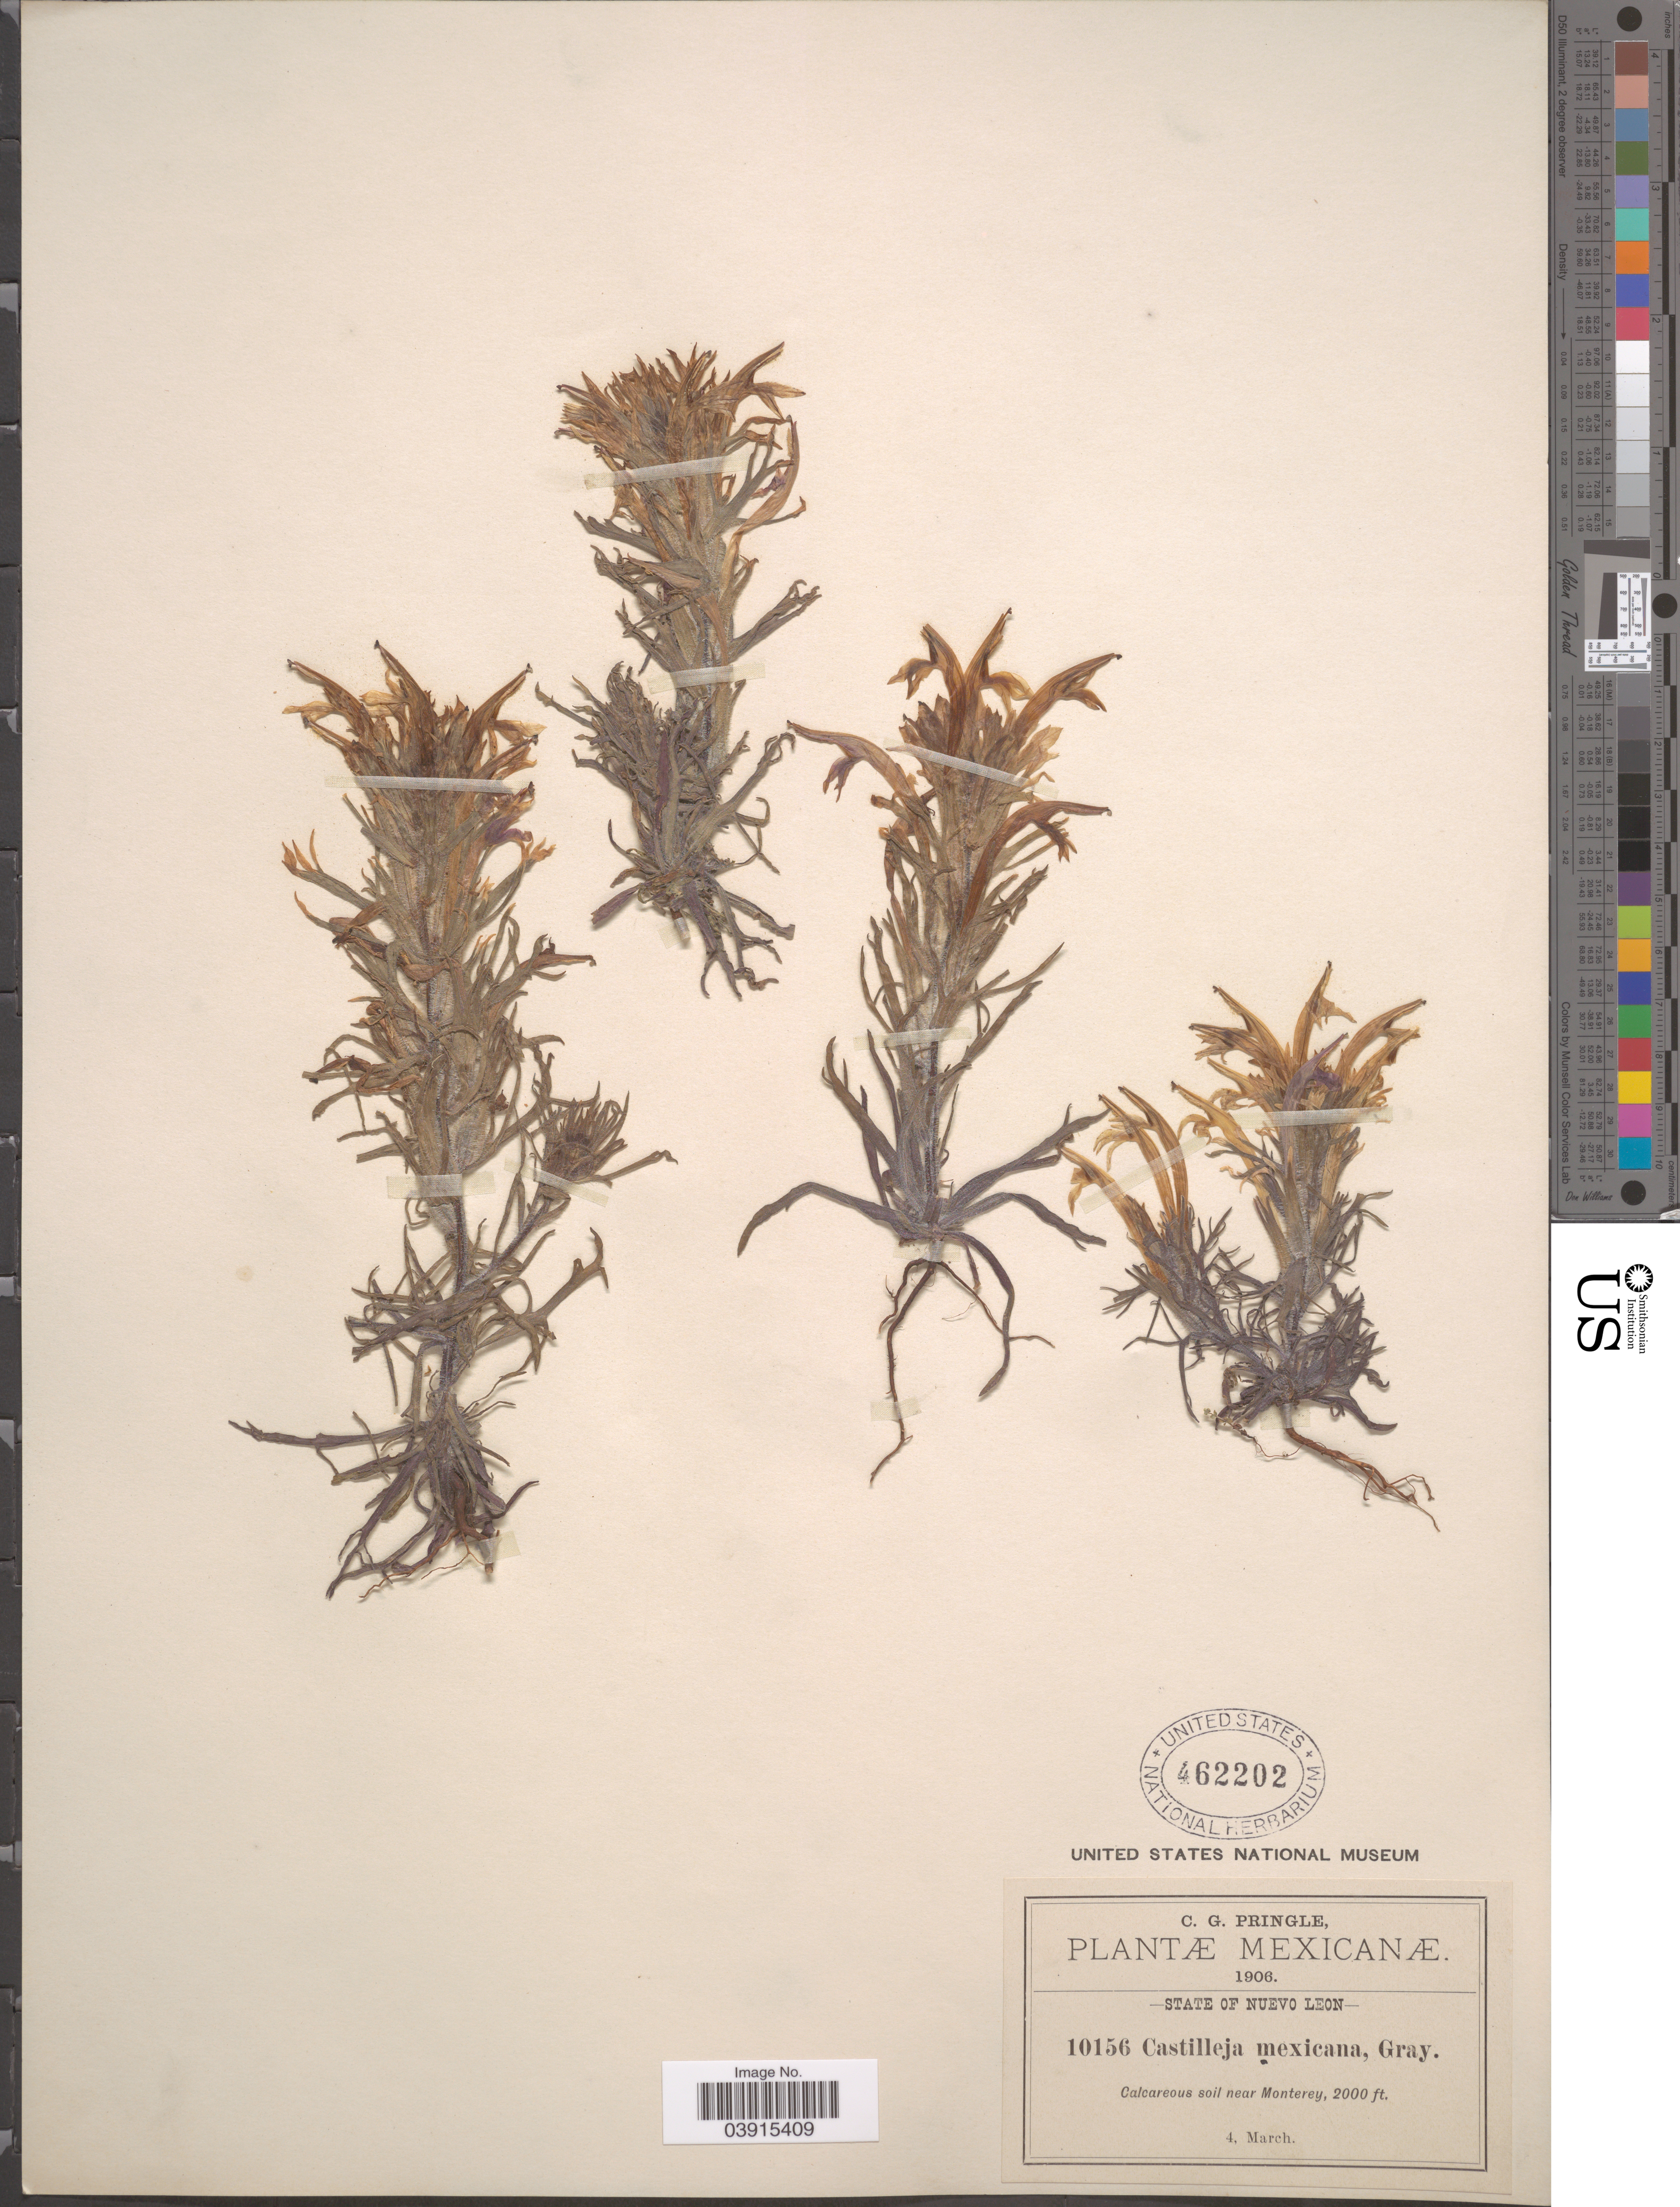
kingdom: Plantae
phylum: Tracheophyta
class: Magnoliopsida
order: Lamiales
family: Orobanchaceae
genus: Castilleja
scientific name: Castilleja mexicana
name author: (Hemsl.) A. Gray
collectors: C. G. Pringle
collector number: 10156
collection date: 1906-03-04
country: Mexico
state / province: Nuevo León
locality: Calcareous soil near Monterey.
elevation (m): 610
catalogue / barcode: US 462202